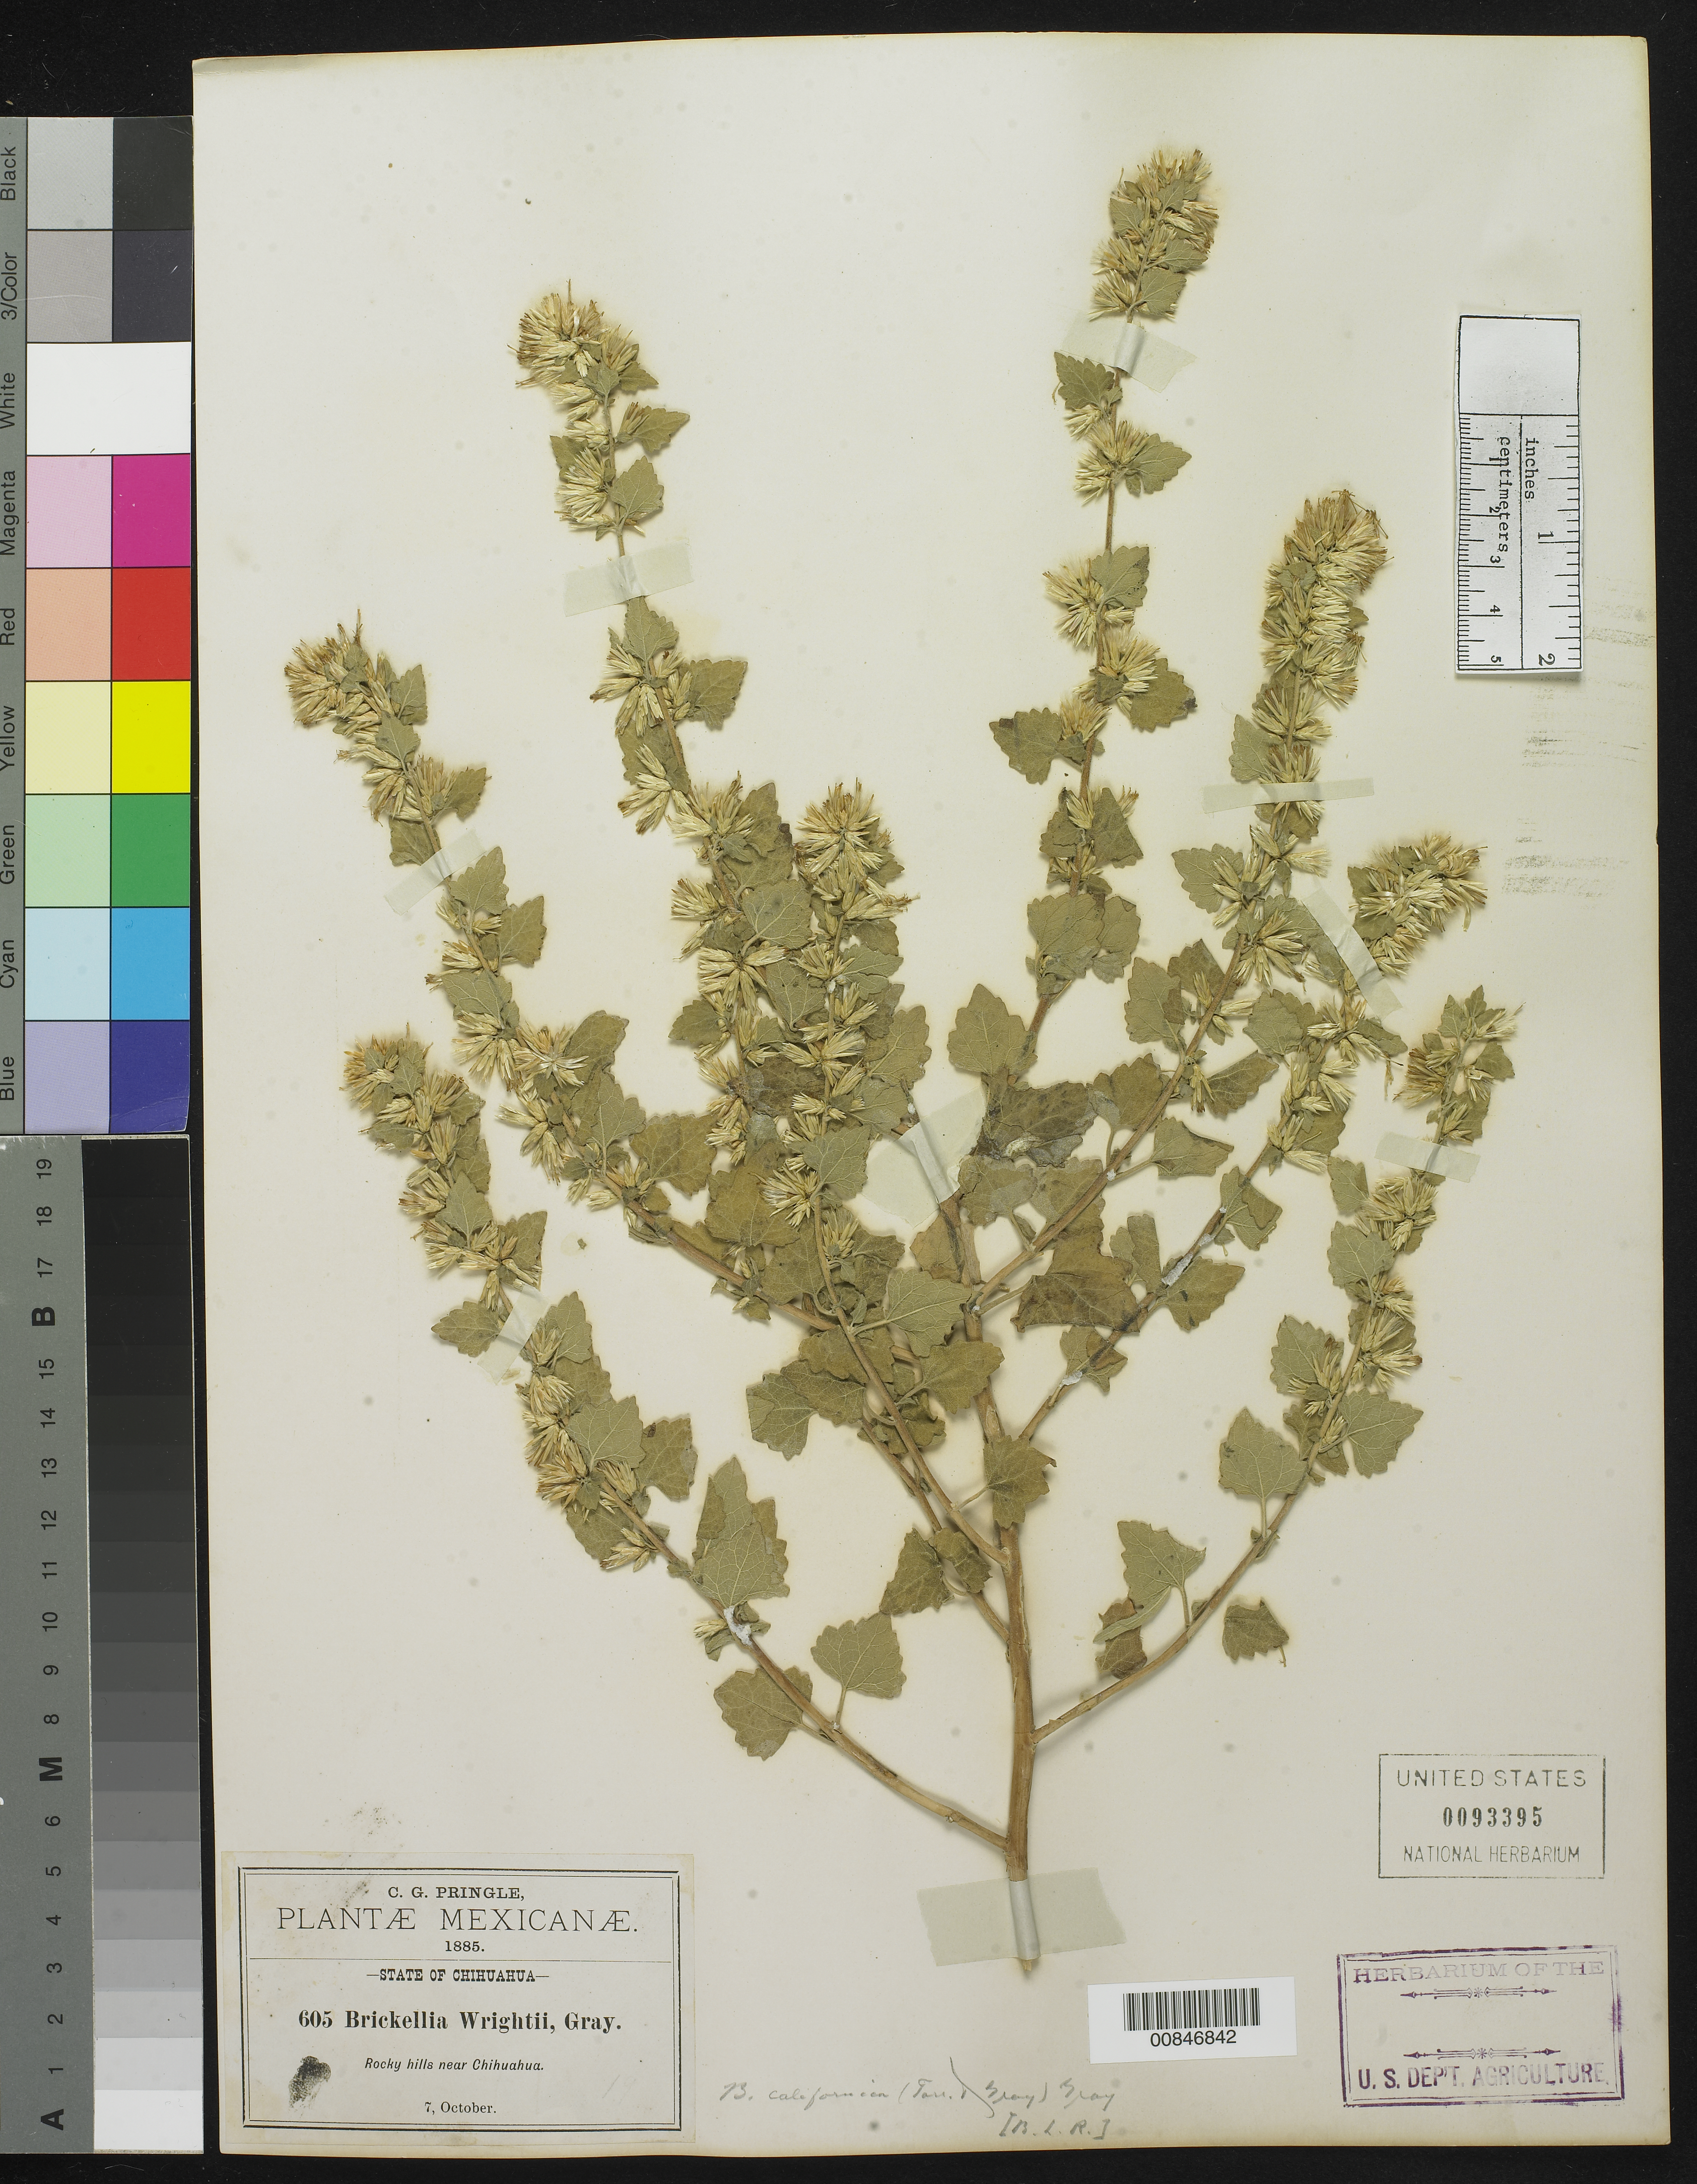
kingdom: Plantae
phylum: Tracheophyta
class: Magnoliopsida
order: Asterales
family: Asteraceae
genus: Brickellia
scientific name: Brickellia californica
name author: (Torr. & A. Gray) A. Gray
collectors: C. G. Pringle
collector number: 605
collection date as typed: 07 Oct 1885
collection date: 1885-10-07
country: Mexico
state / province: Chihuahua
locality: Rocky hills near Chihuahua.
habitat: Rocky hills.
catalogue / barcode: US 93395